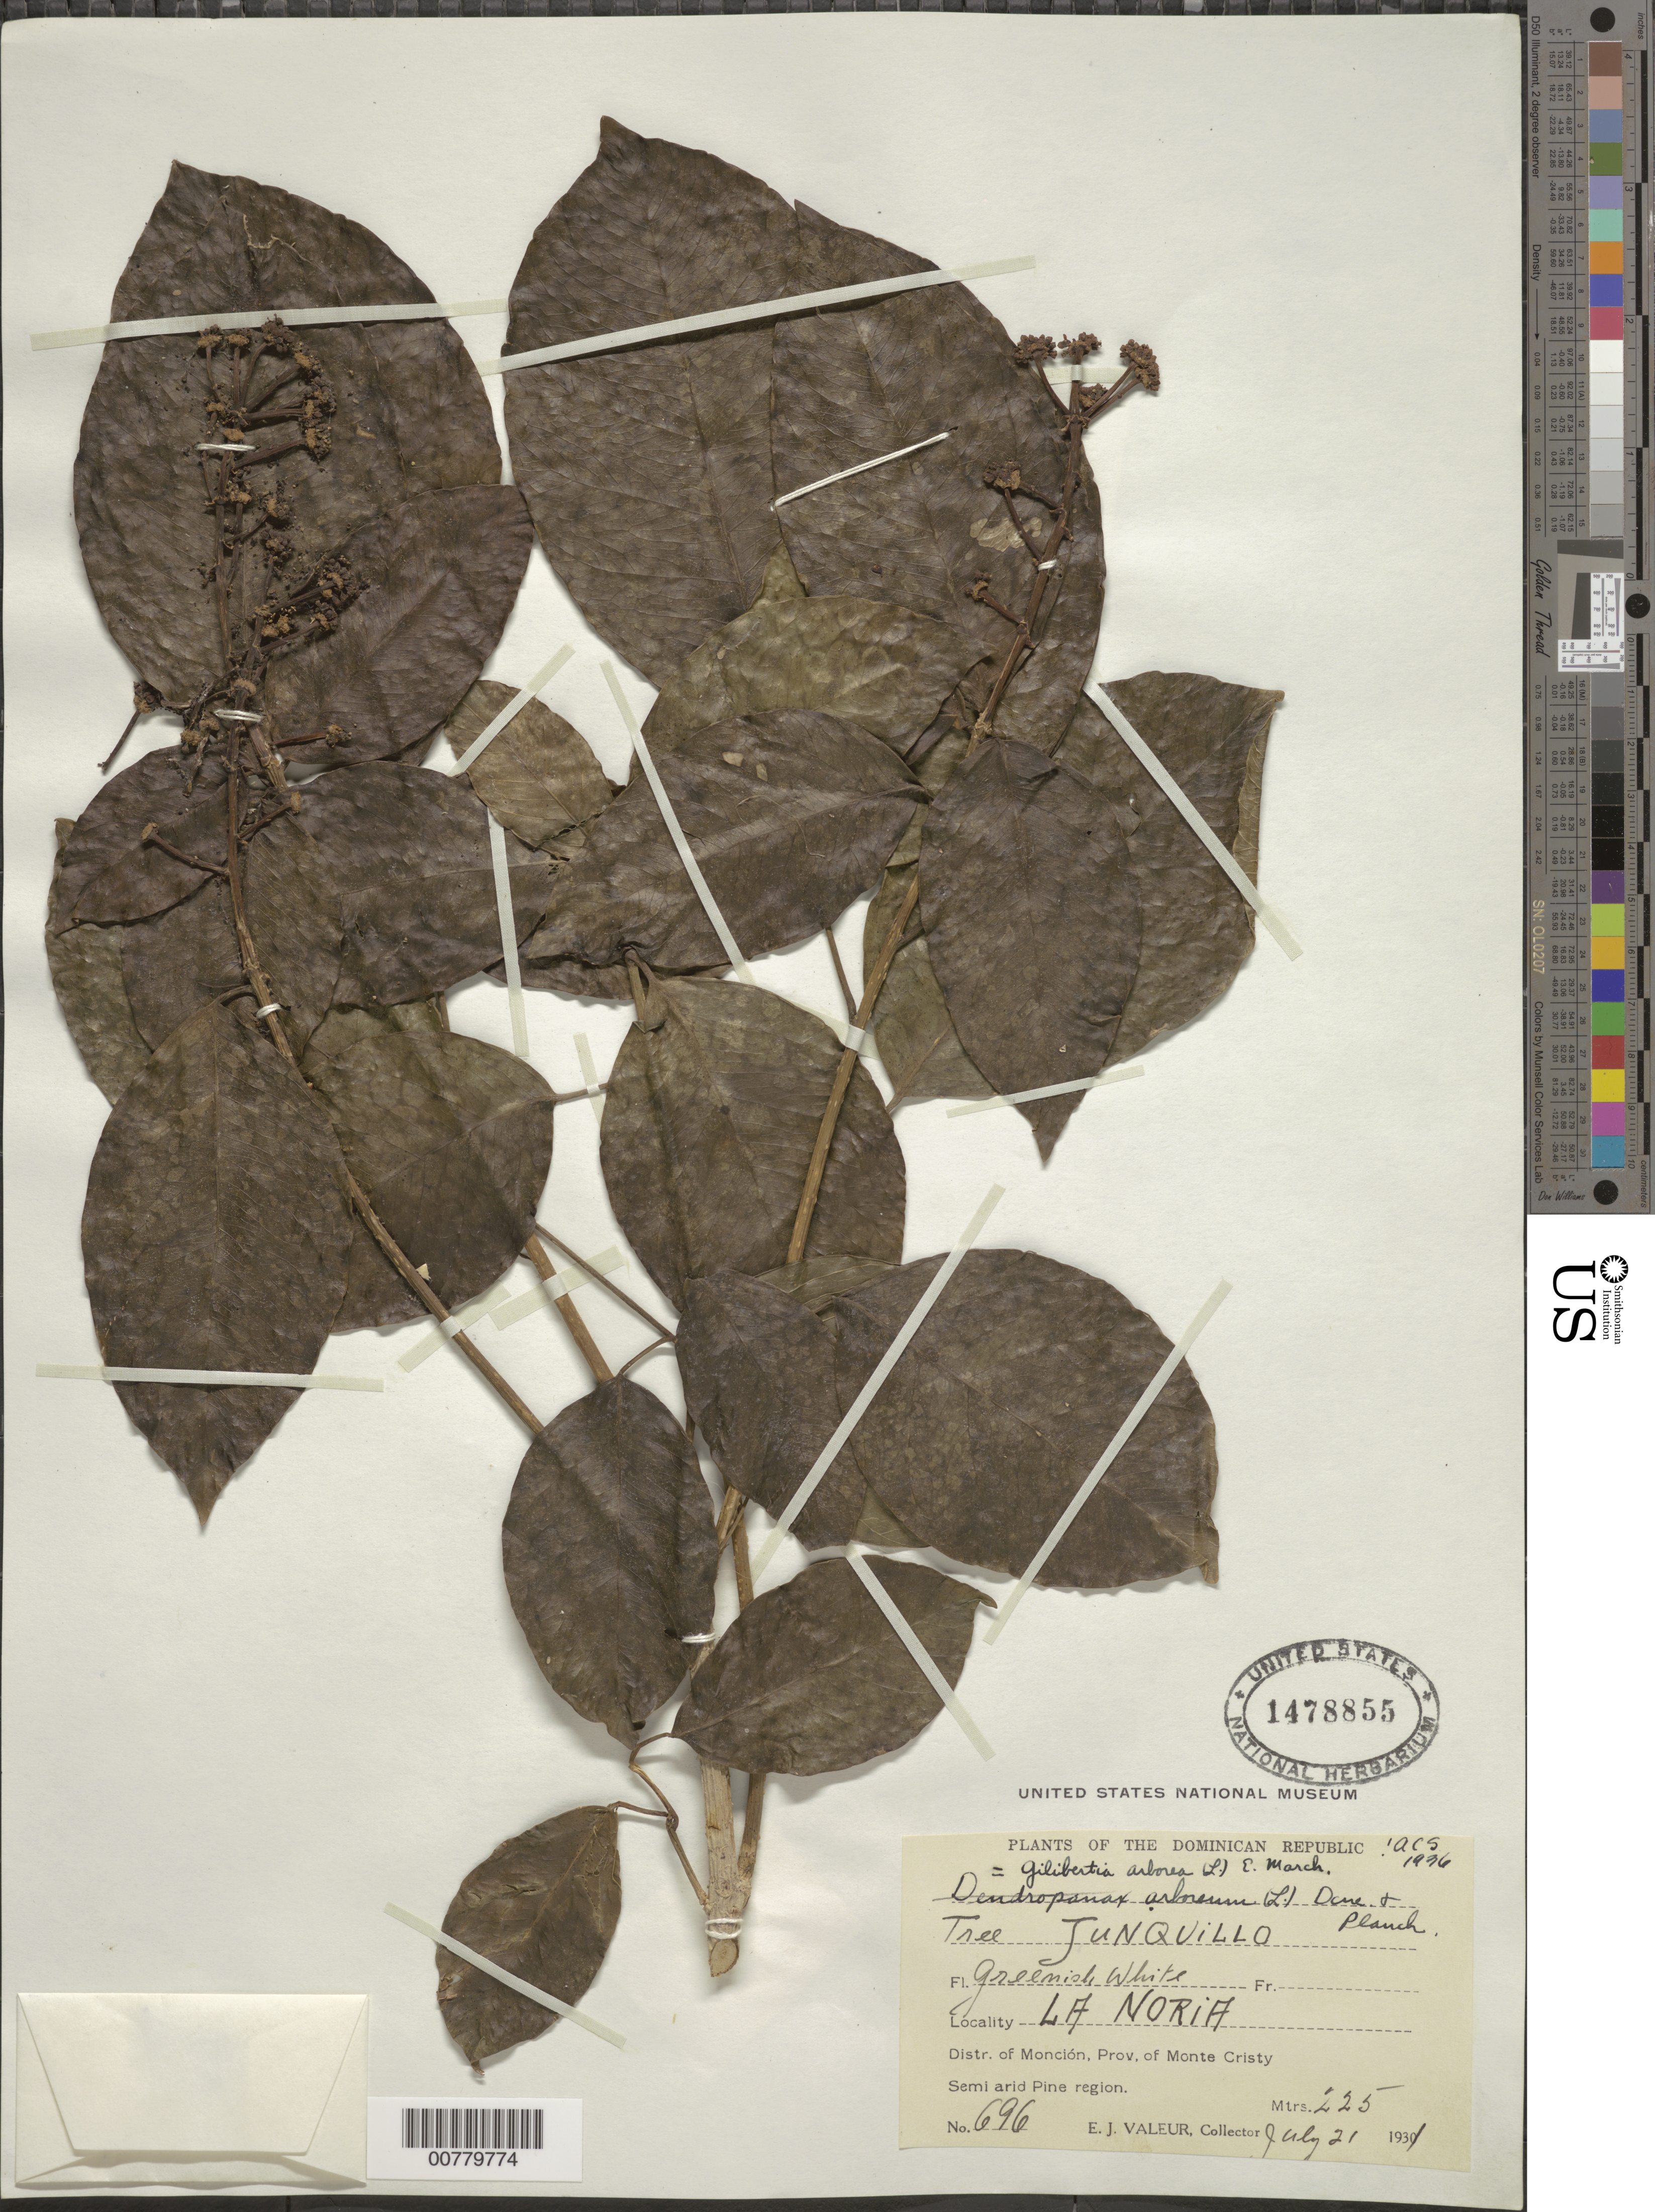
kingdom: Plantae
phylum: Tracheophyta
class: Magnoliopsida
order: Apiales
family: Araliaceae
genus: Dendropanax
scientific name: Dendropanax arboreus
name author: (L.) Decne. & Planch.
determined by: Smith, A. C.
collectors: E. Valeur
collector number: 696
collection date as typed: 21 Jul 1931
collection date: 1931-07-21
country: Dominican Republic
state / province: Monte Cristi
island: Hispaniola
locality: Monción, La Noria.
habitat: Semi arid Pine region.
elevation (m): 225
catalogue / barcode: US 1478855